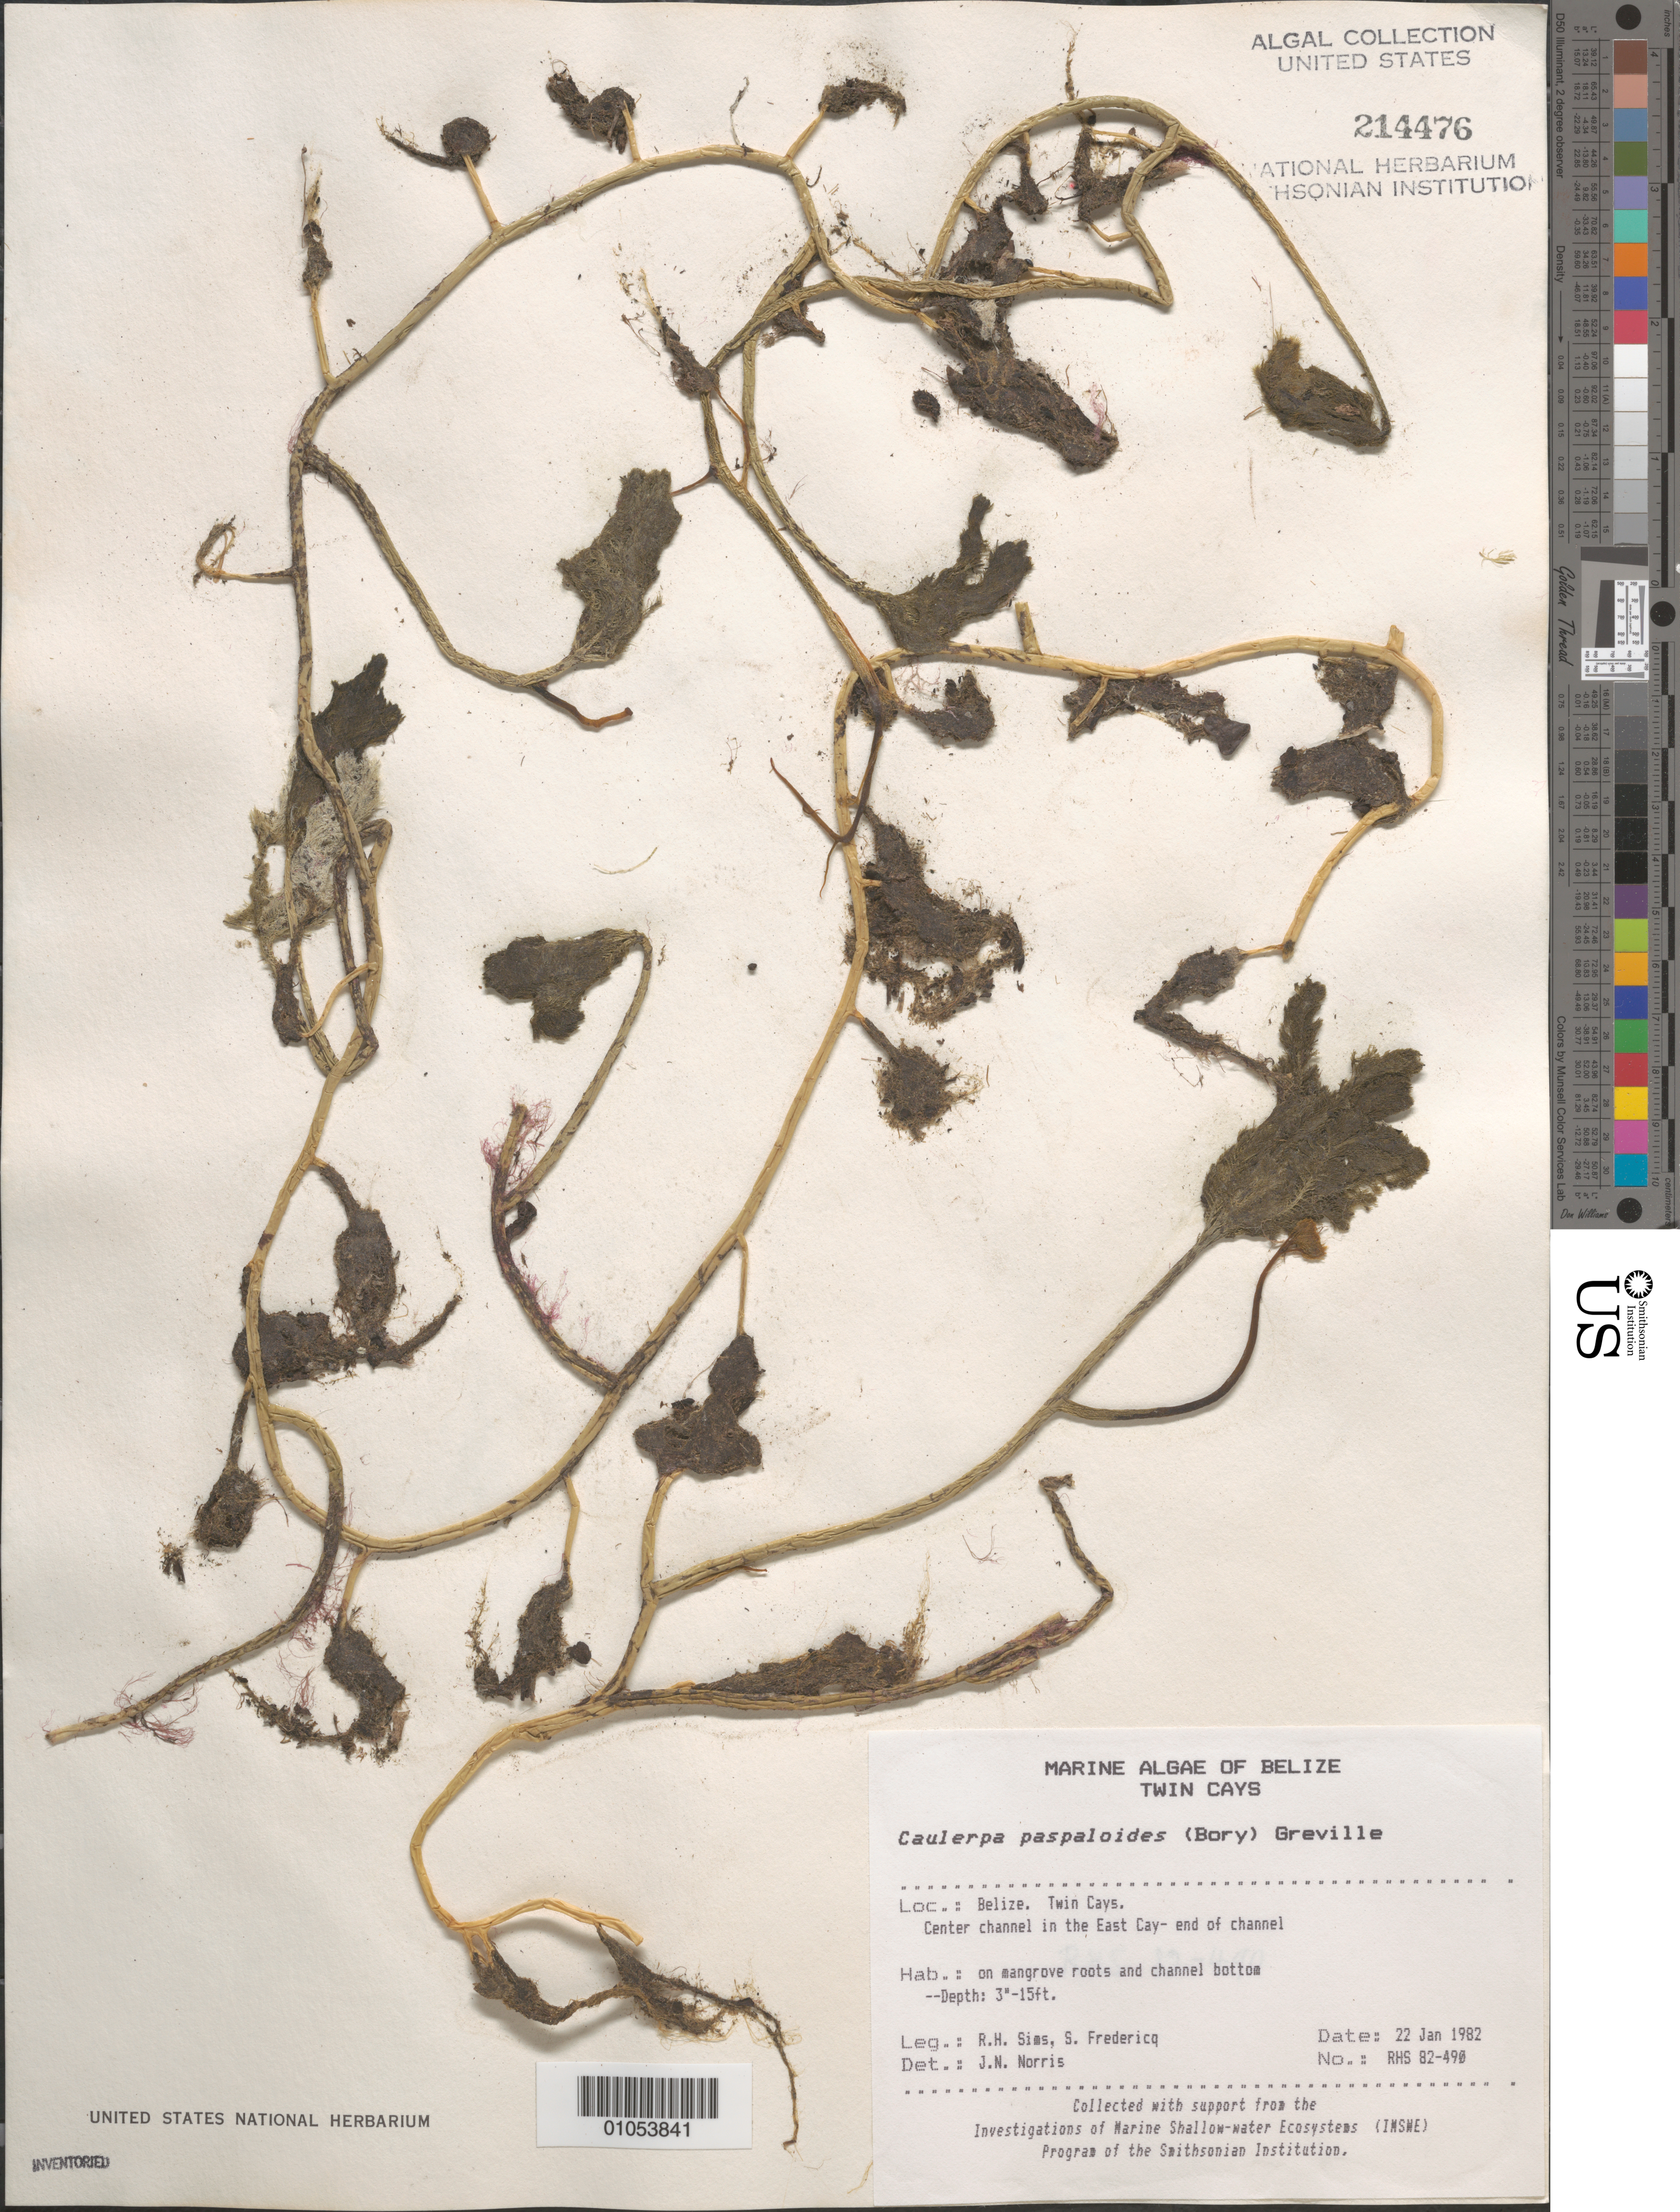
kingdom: Plantae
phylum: Chlorophyta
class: Ulvophyceae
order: Bryopsidales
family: Caulerpaceae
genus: Caulerpa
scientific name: Caulerpa paspaloides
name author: (Bory) Grev.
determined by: Norris, James N.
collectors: R. H. Sims & S. Fredericq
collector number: RHS 82-490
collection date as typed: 22 Jan 1982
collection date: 1982-01-22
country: Belize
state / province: Stann Creek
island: Twin Cays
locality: Center channel in the East Cay end of channel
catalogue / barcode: US 214476